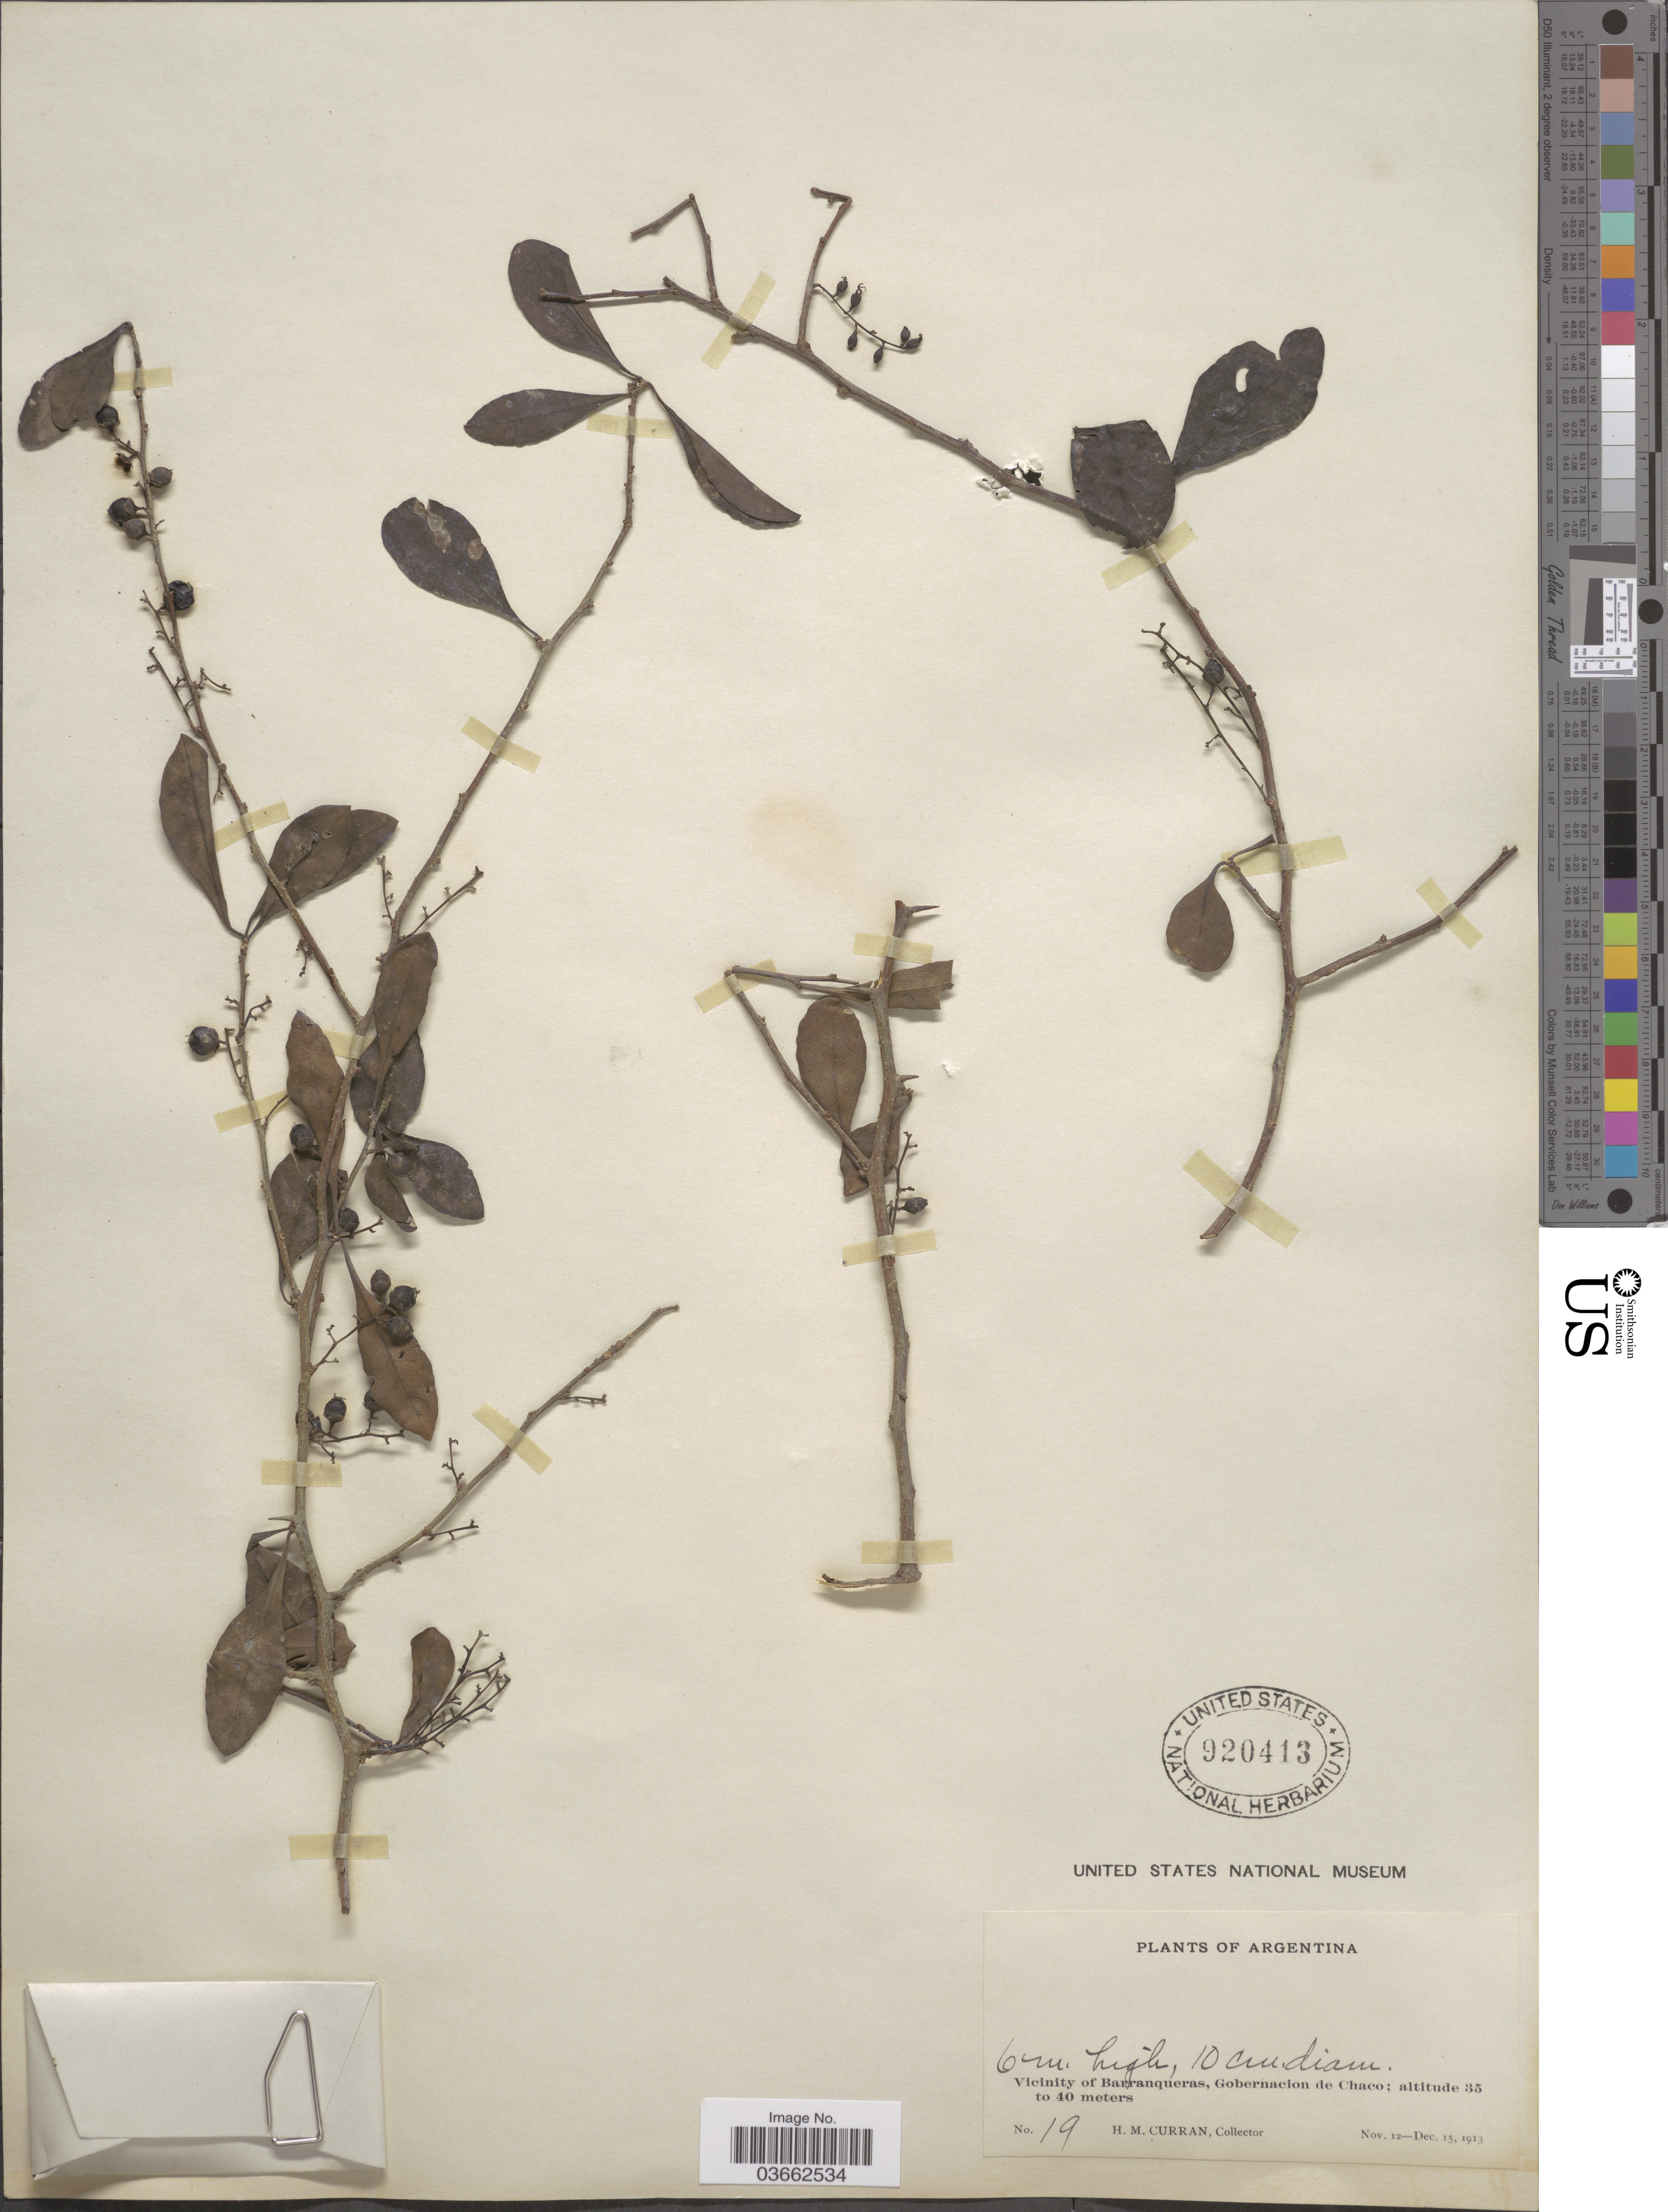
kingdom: Plantae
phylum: Tracheophyta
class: Magnoliopsida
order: Caryophyllales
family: Achatocarpaceae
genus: Achatocarpus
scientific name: Achatocarpus spinulosus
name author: Griseb.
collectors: H. M. Curran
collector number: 19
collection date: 1913-11-12/1913-12-15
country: Argentina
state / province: Chaco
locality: Vicinity of Barranqueras, Gobernacion de Chaco.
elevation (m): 35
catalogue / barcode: US 920413